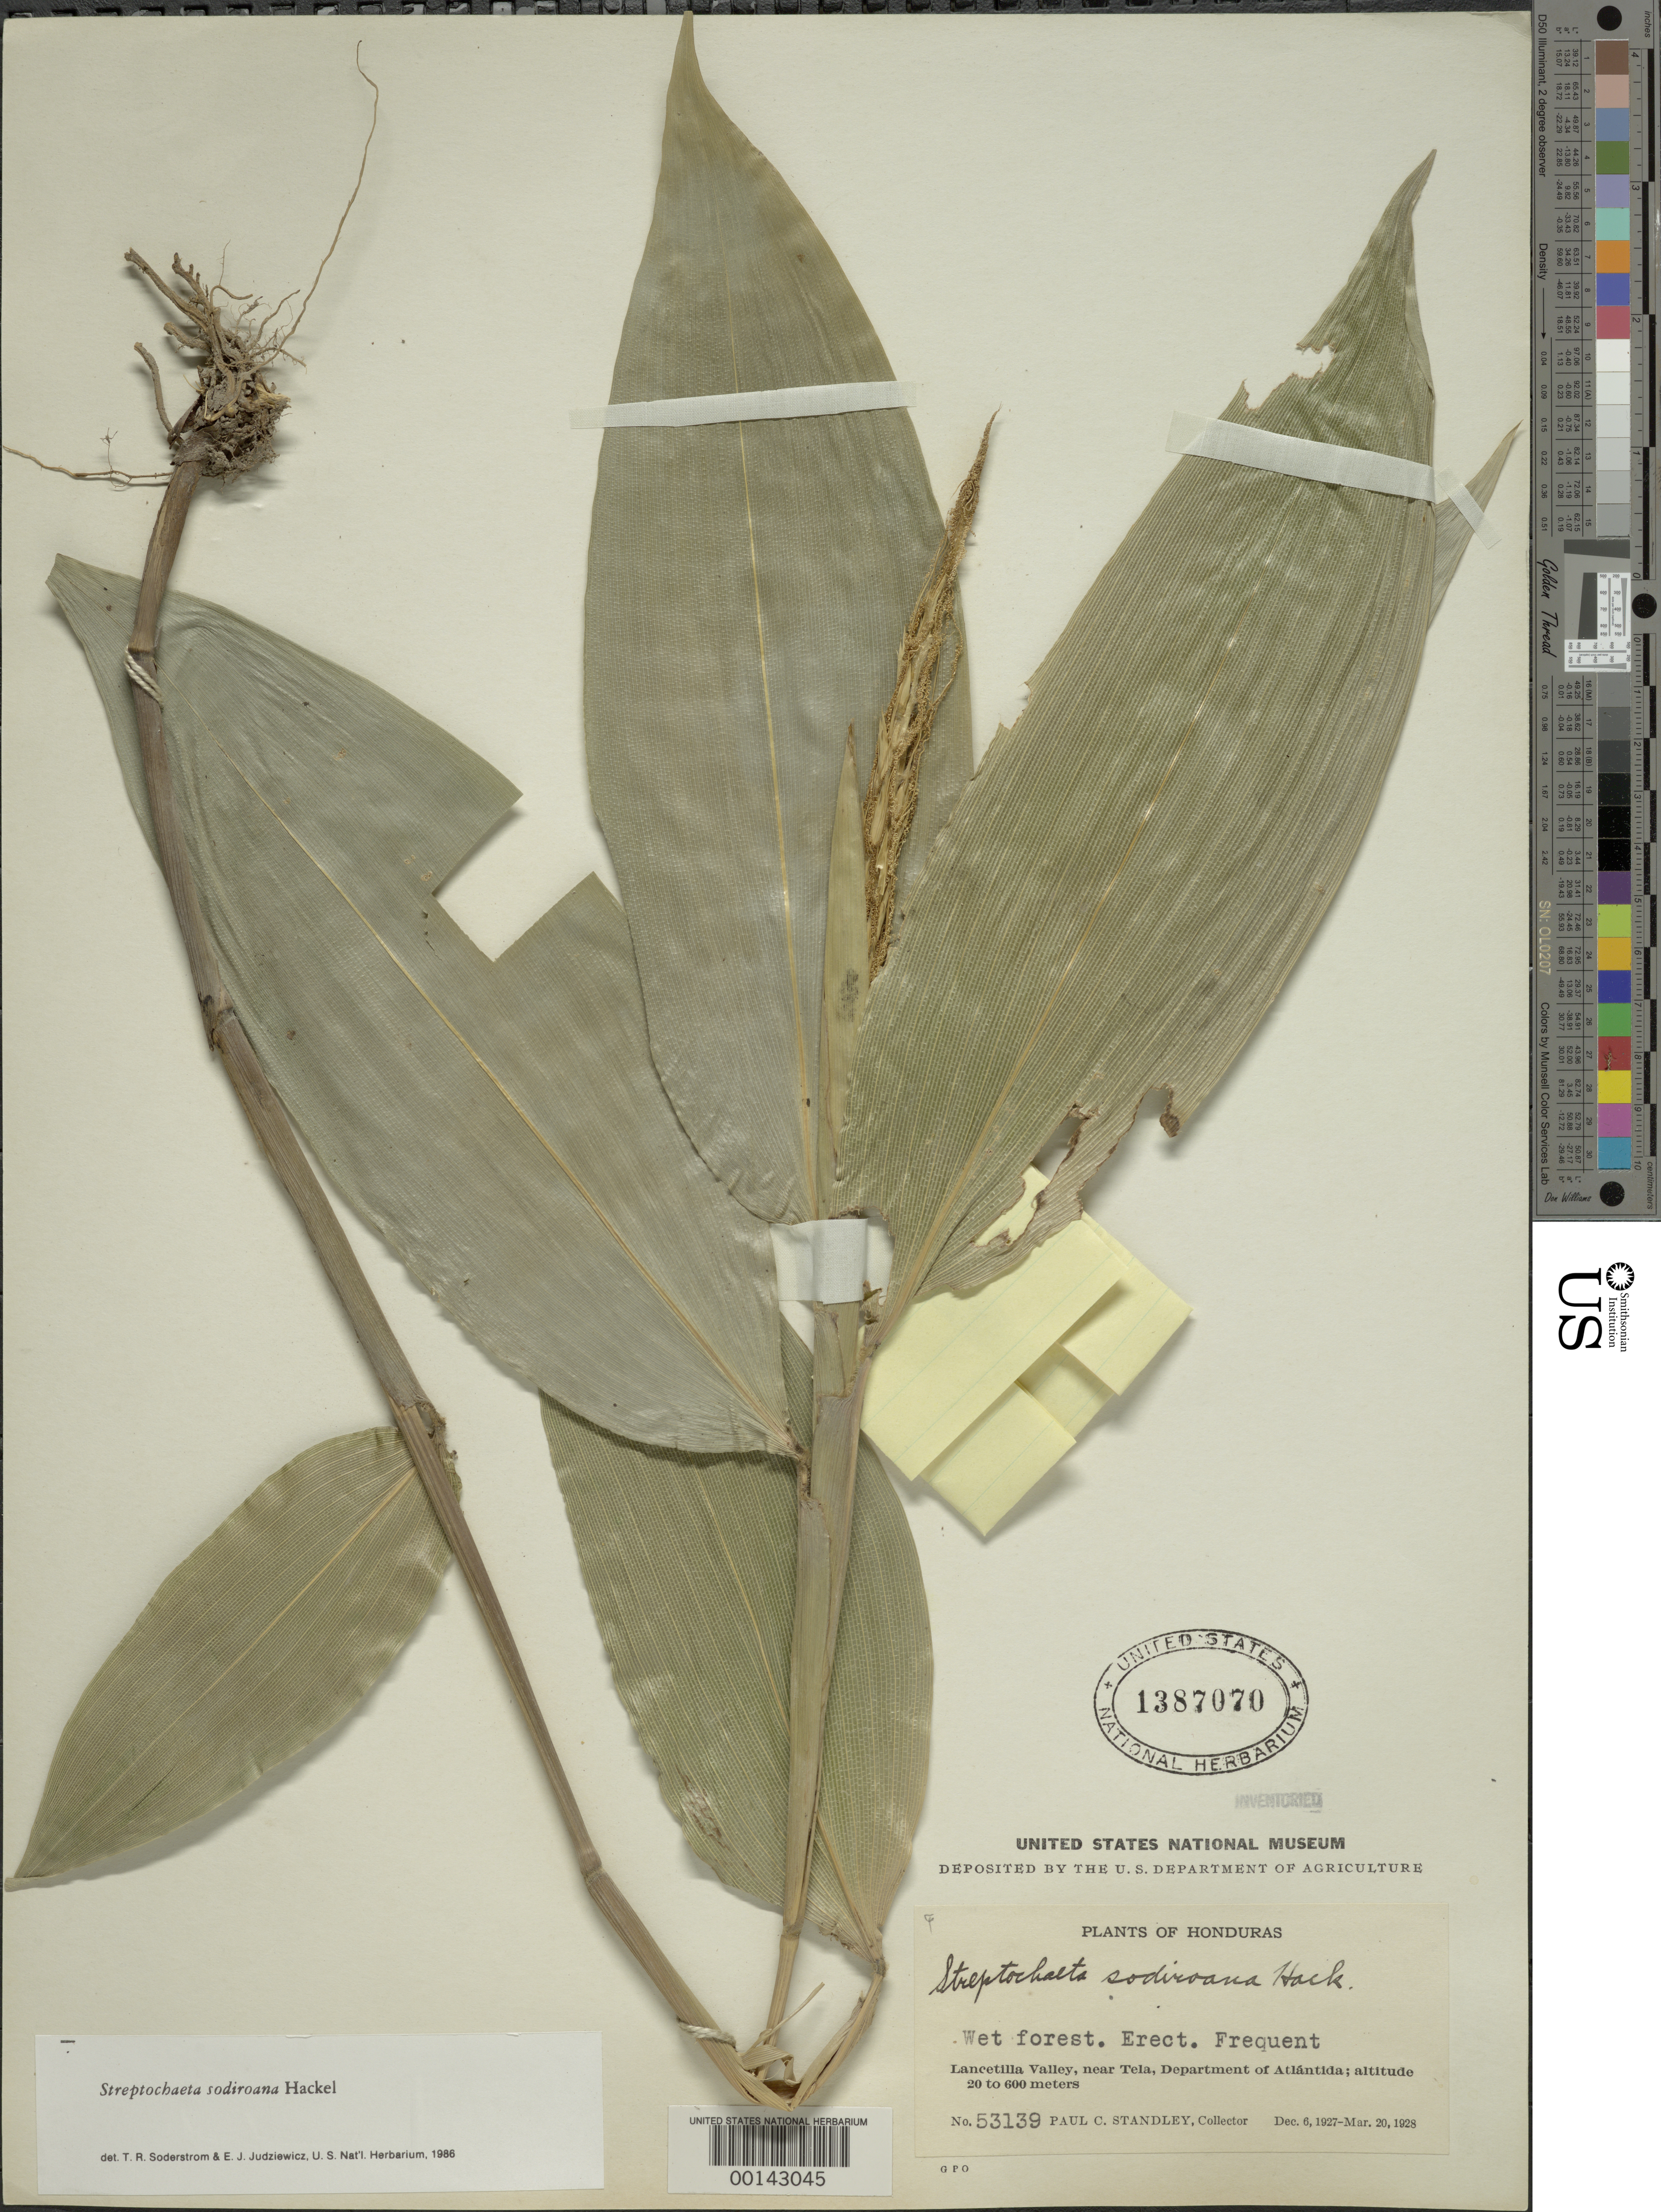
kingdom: Plantae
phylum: Tracheophyta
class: Liliopsida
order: Poales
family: Poaceae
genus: Streptochaeta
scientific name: Streptochaeta sodiroana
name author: Hack.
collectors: P. C. Standley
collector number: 53139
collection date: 1927-12-06/1928-03-20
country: Honduras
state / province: Atlántida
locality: Lancetilla Valley, near Tela.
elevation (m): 20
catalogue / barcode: US 1387070